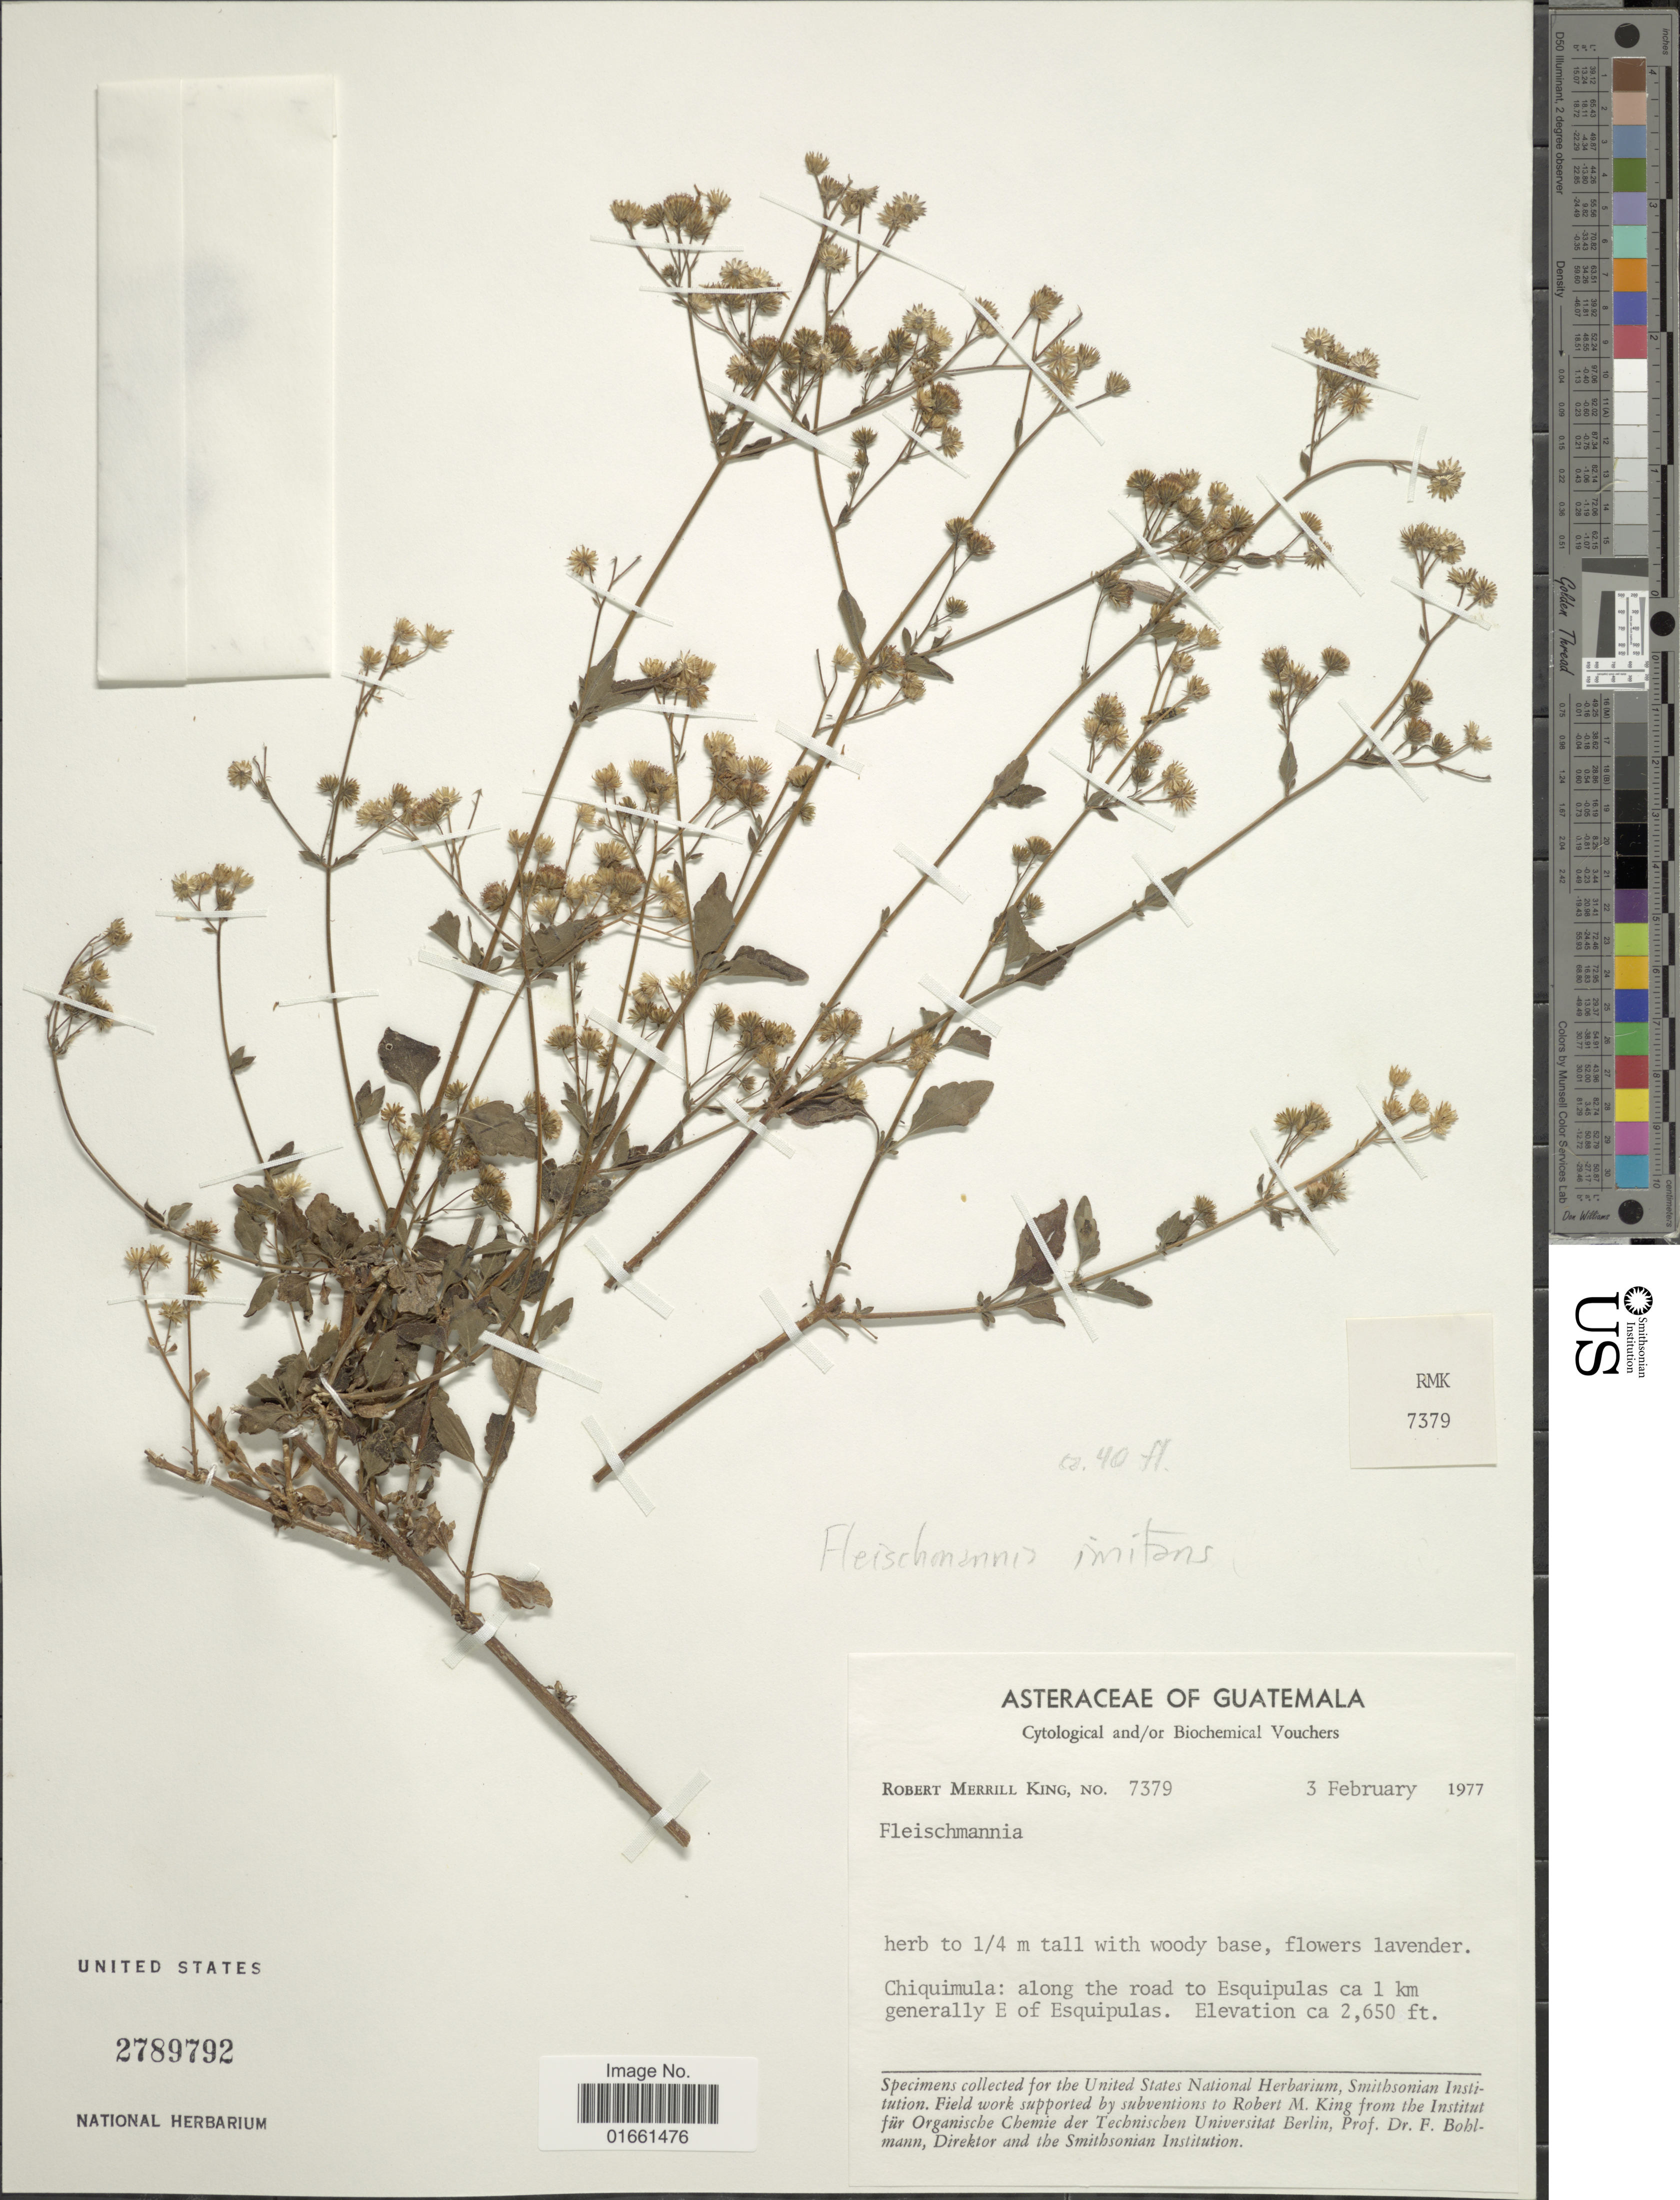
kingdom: Plantae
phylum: Tracheophyta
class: Magnoliopsida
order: Asterales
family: Asteraceae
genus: Fleischmannia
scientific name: Fleischmannia imitans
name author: (B.L. Rob.) R.M. King & H. Rob.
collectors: R. M. King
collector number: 7379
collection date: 1977-02-03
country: Guatemala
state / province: Chiquimula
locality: Along the road to Esquipulas ca 1 km generally E of Esquipulas.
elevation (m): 808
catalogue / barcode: US 2789792